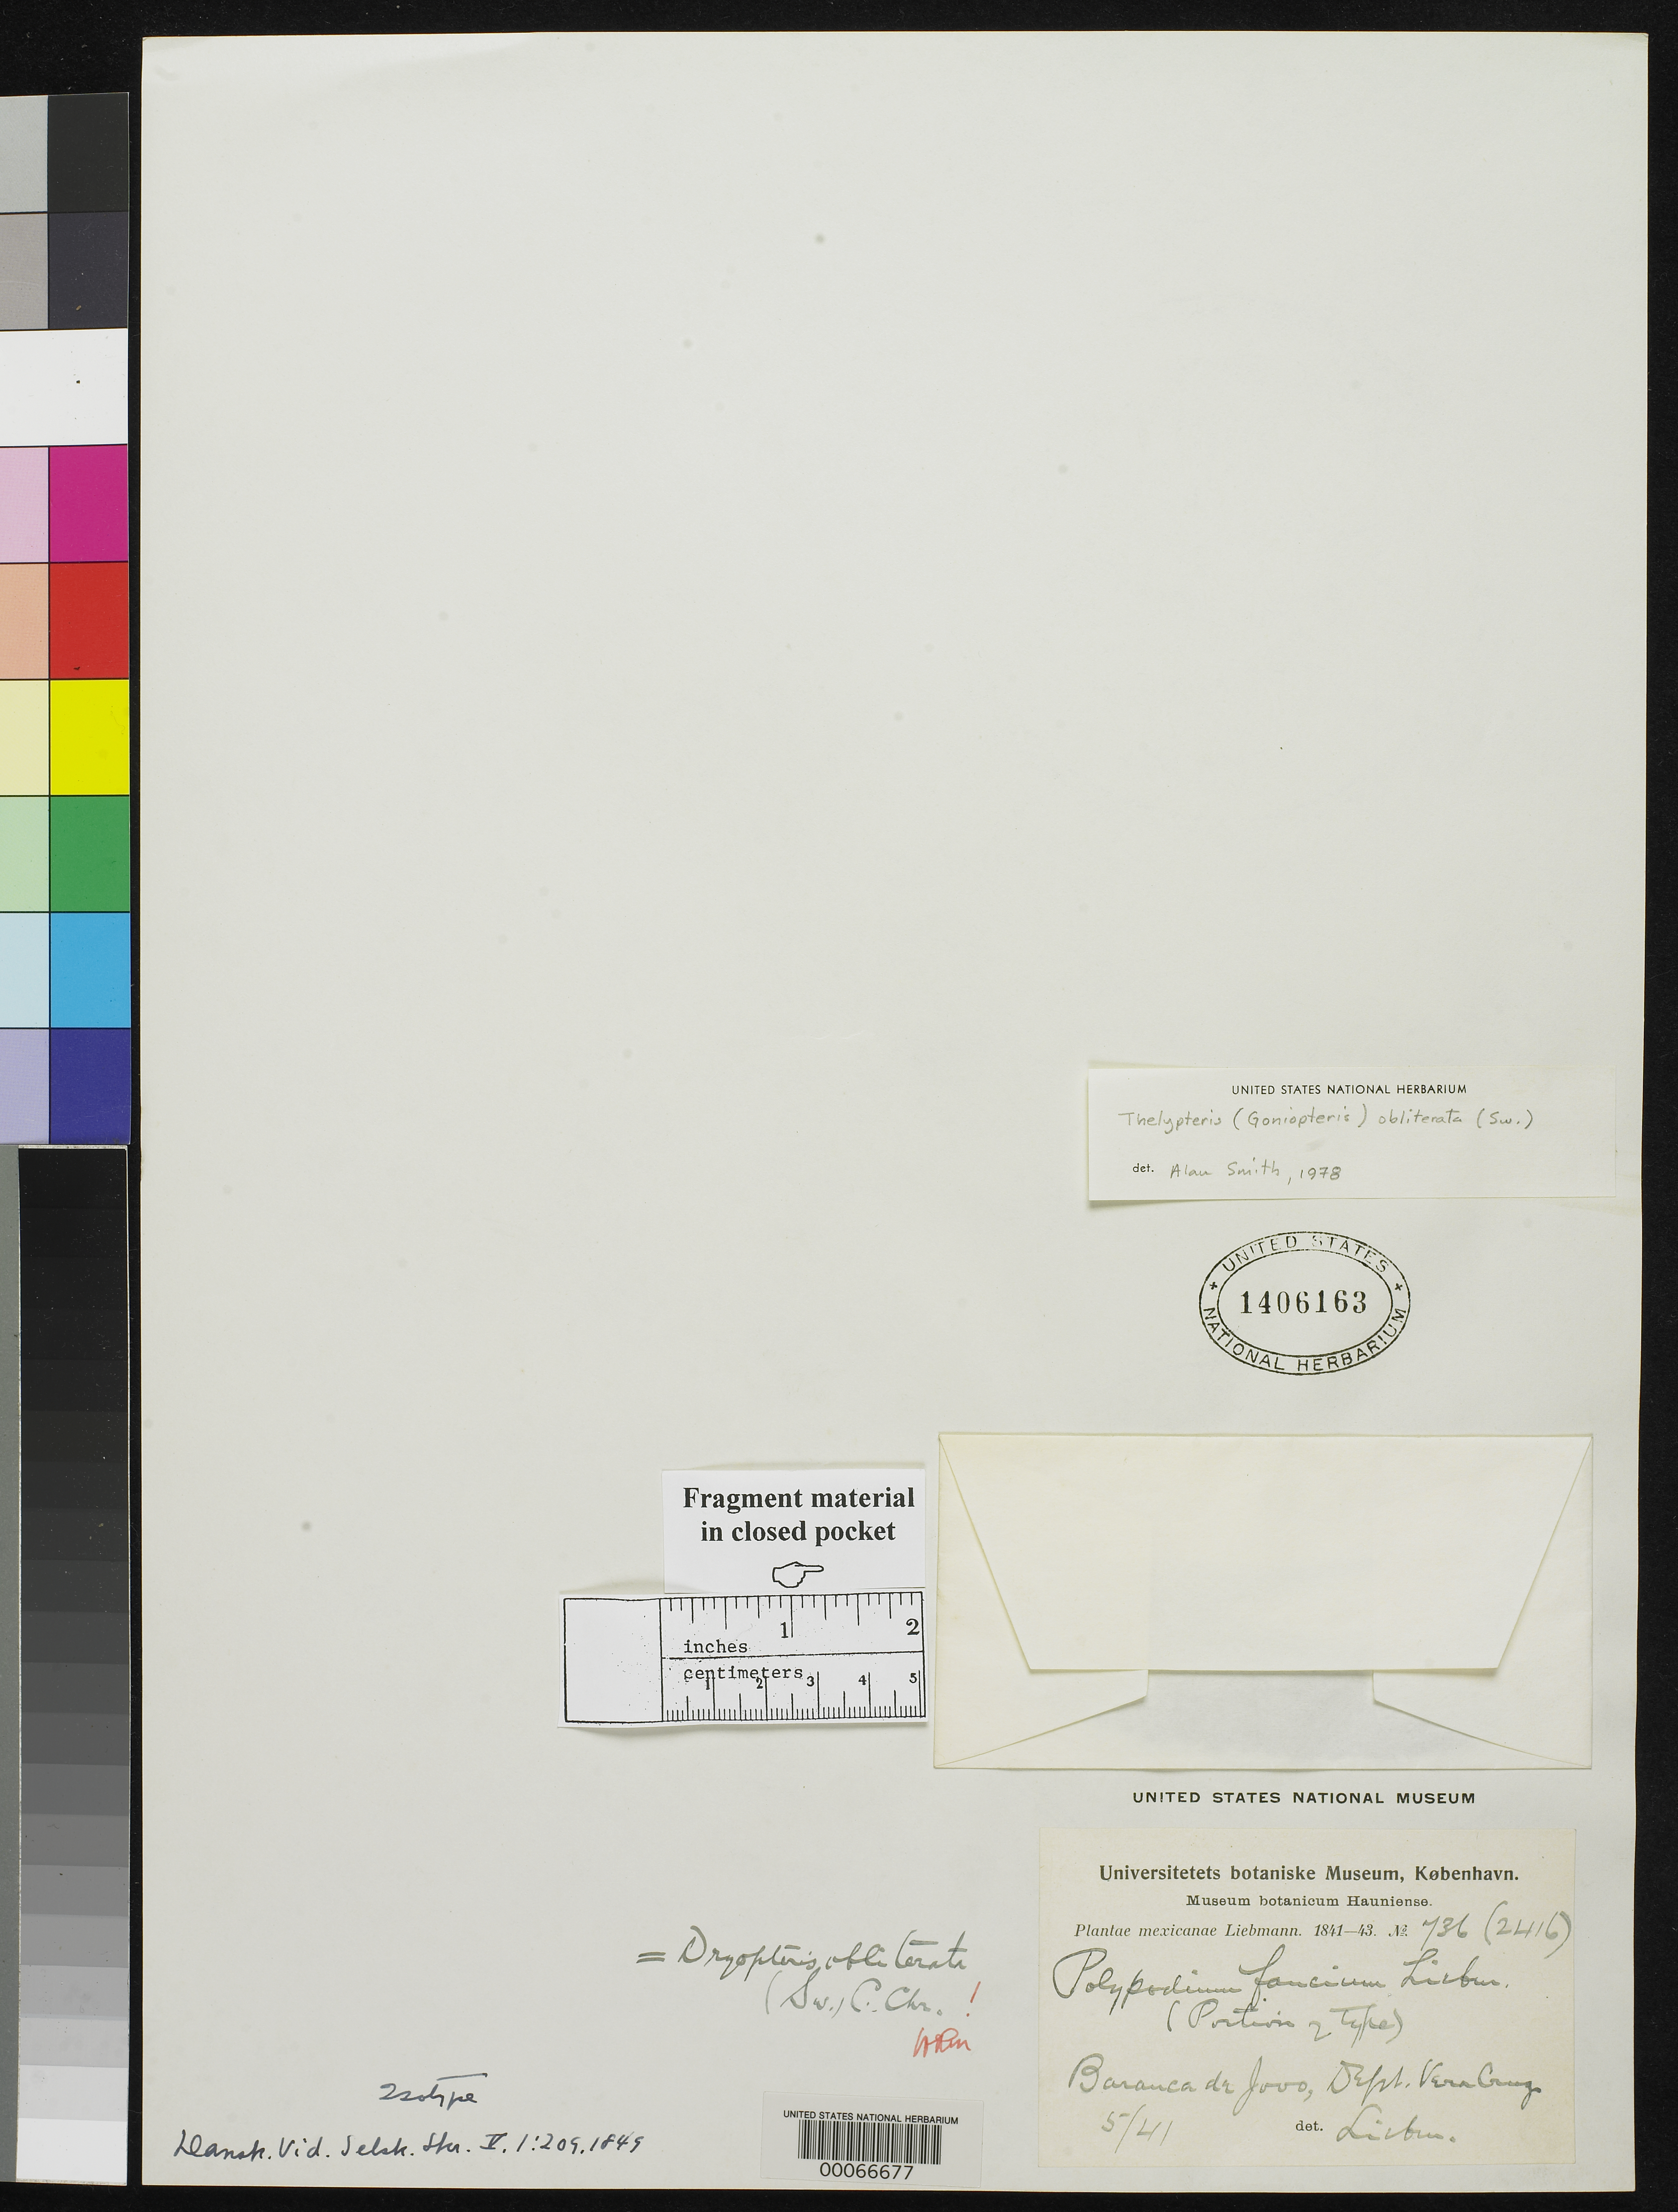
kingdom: Plantae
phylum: Tracheophyta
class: Polypodiopsida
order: Polypodiales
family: Polypodiaceae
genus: Polypodium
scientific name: Polypodium faucium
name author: Liebm.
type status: Type Fragment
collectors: F. M. Liebmann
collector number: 2416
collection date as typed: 1841 to -- --- 1843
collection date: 1841/1843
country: Mexico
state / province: Veracruz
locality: Barranca de Jovo.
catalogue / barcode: US 1406163